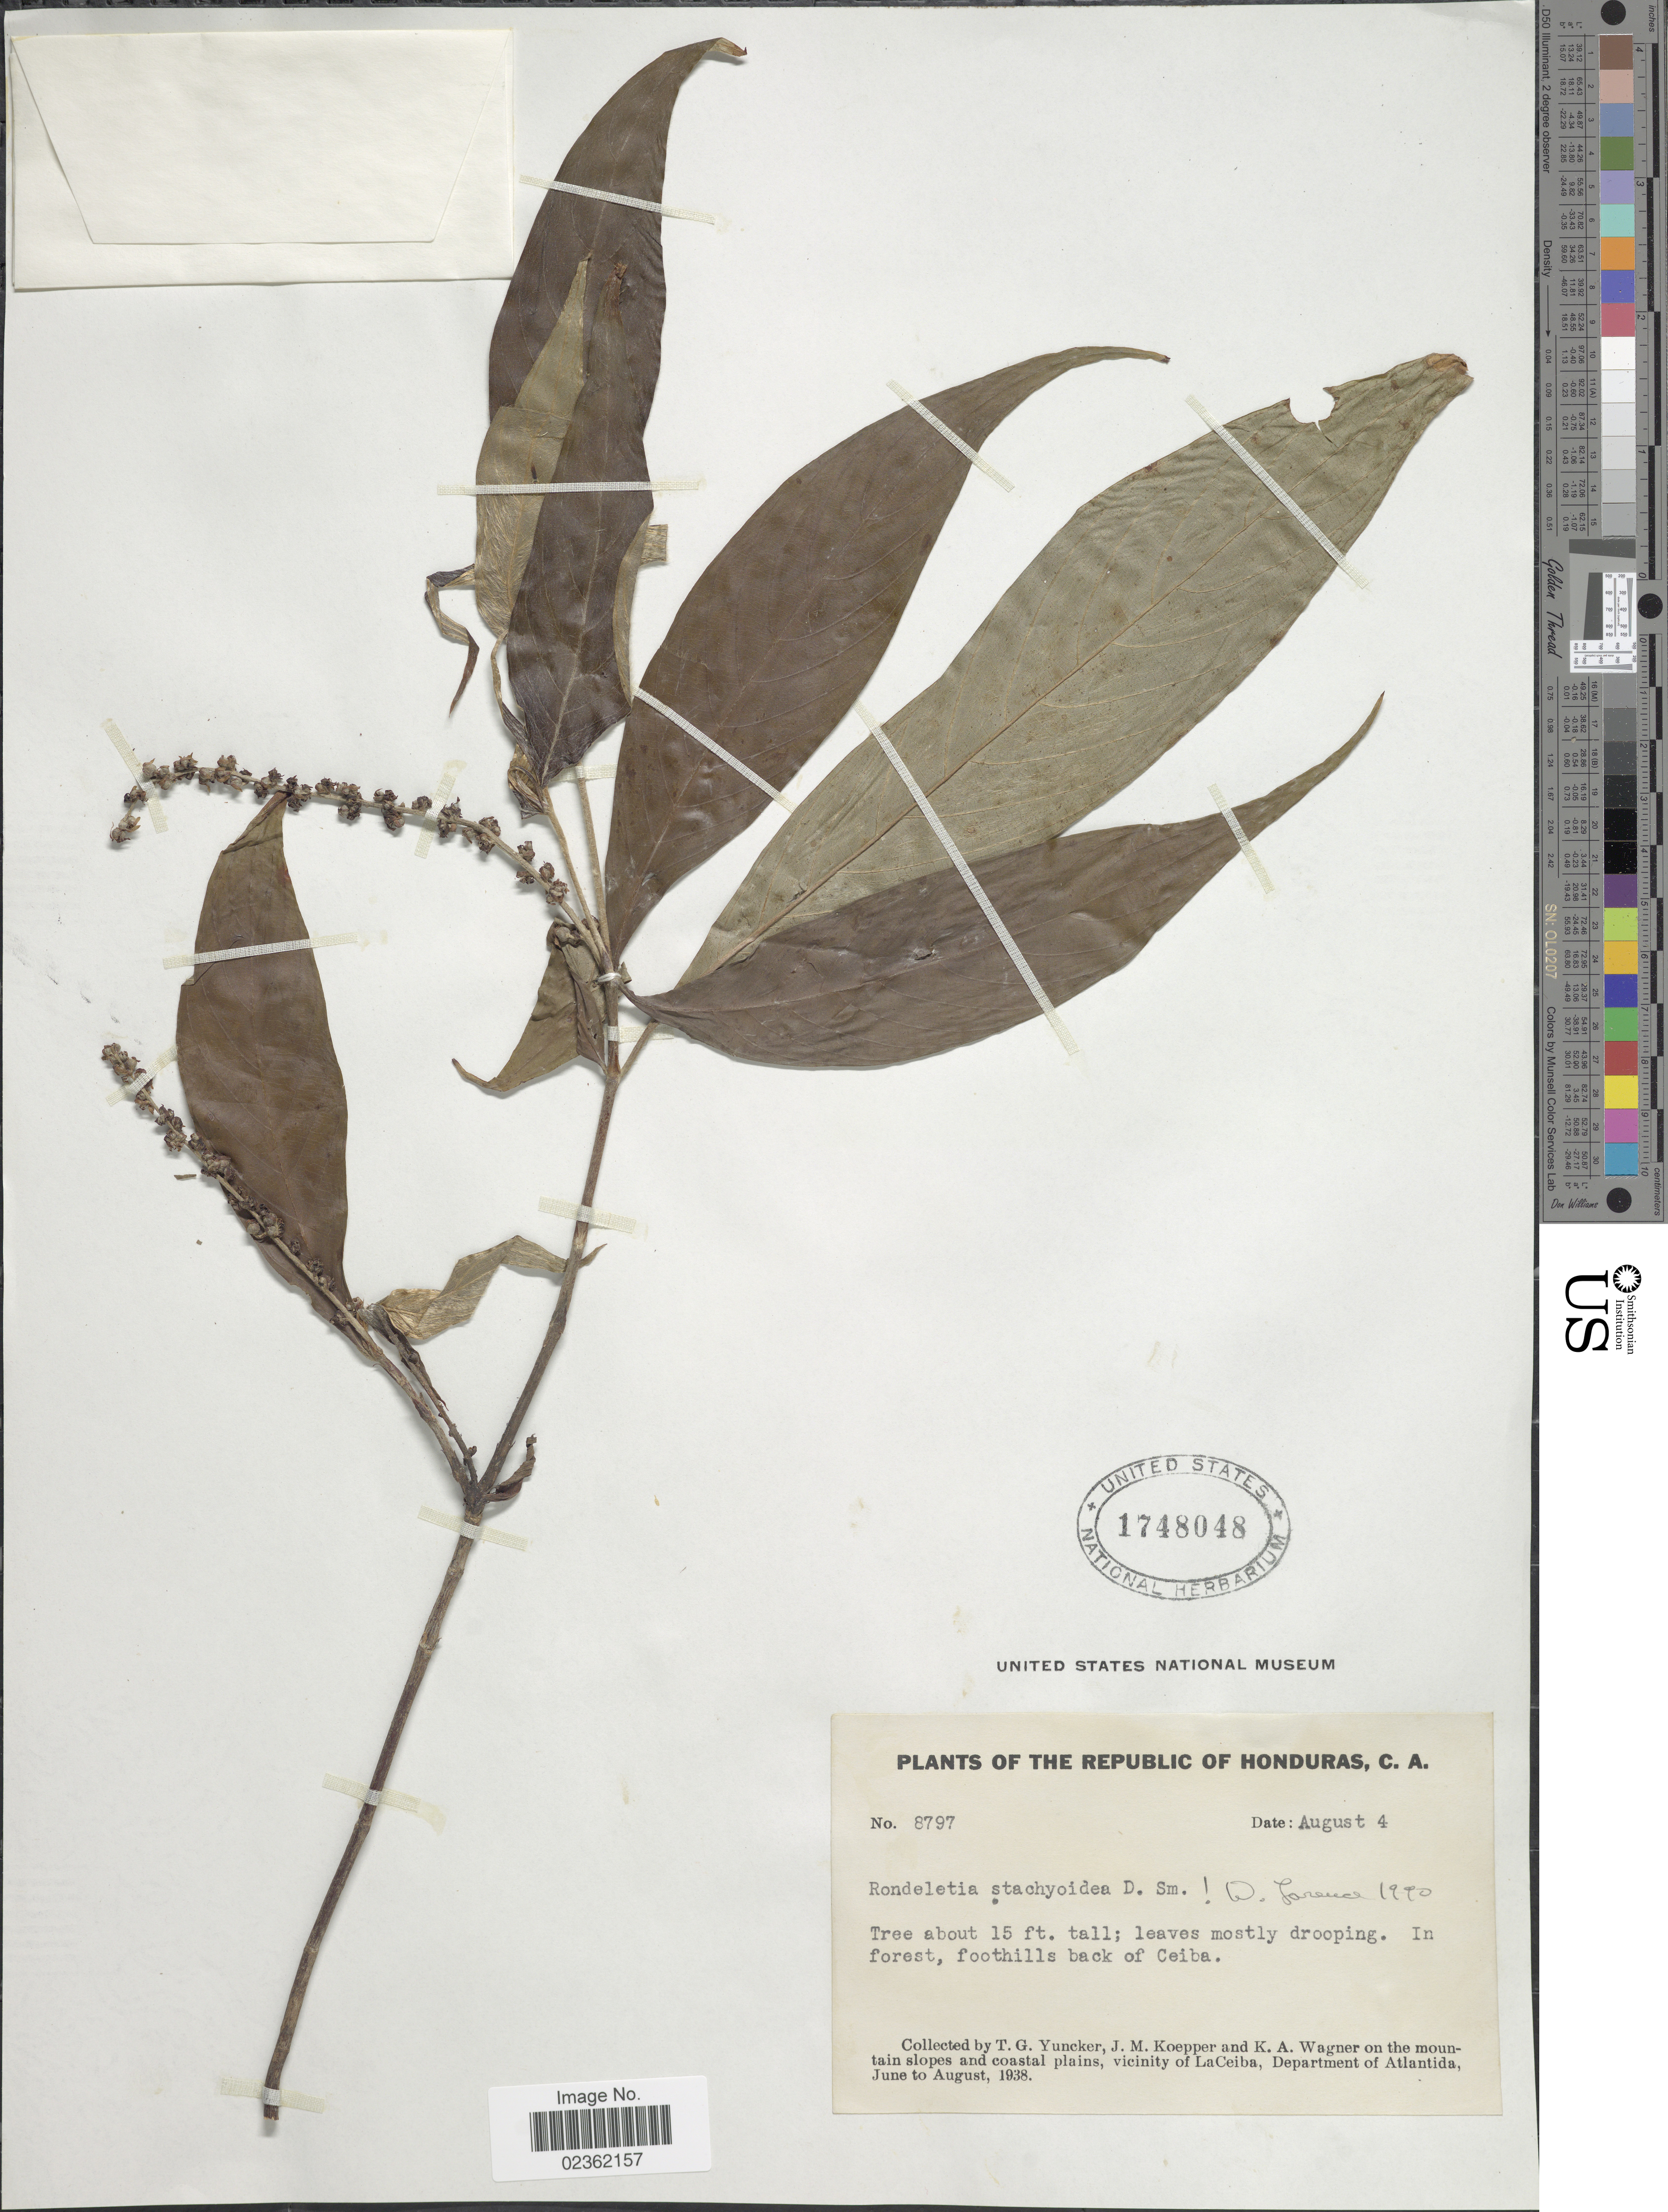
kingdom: Plantae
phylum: Tracheophyta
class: Magnoliopsida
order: Gentianales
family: Rubiaceae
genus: Rondeletia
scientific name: Rondeletia stachyoidea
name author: Donn. Sm.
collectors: T. G. Yuncker, J. M. Koepper & K. A. Wagner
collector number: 8797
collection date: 1938-08-04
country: Honduras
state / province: Atlántida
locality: The Republic of Honduras, in forest, foothills back of Ceiba, on the mountain slopes and coastal plains, vicinity of La Ceiba.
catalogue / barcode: US 1748048